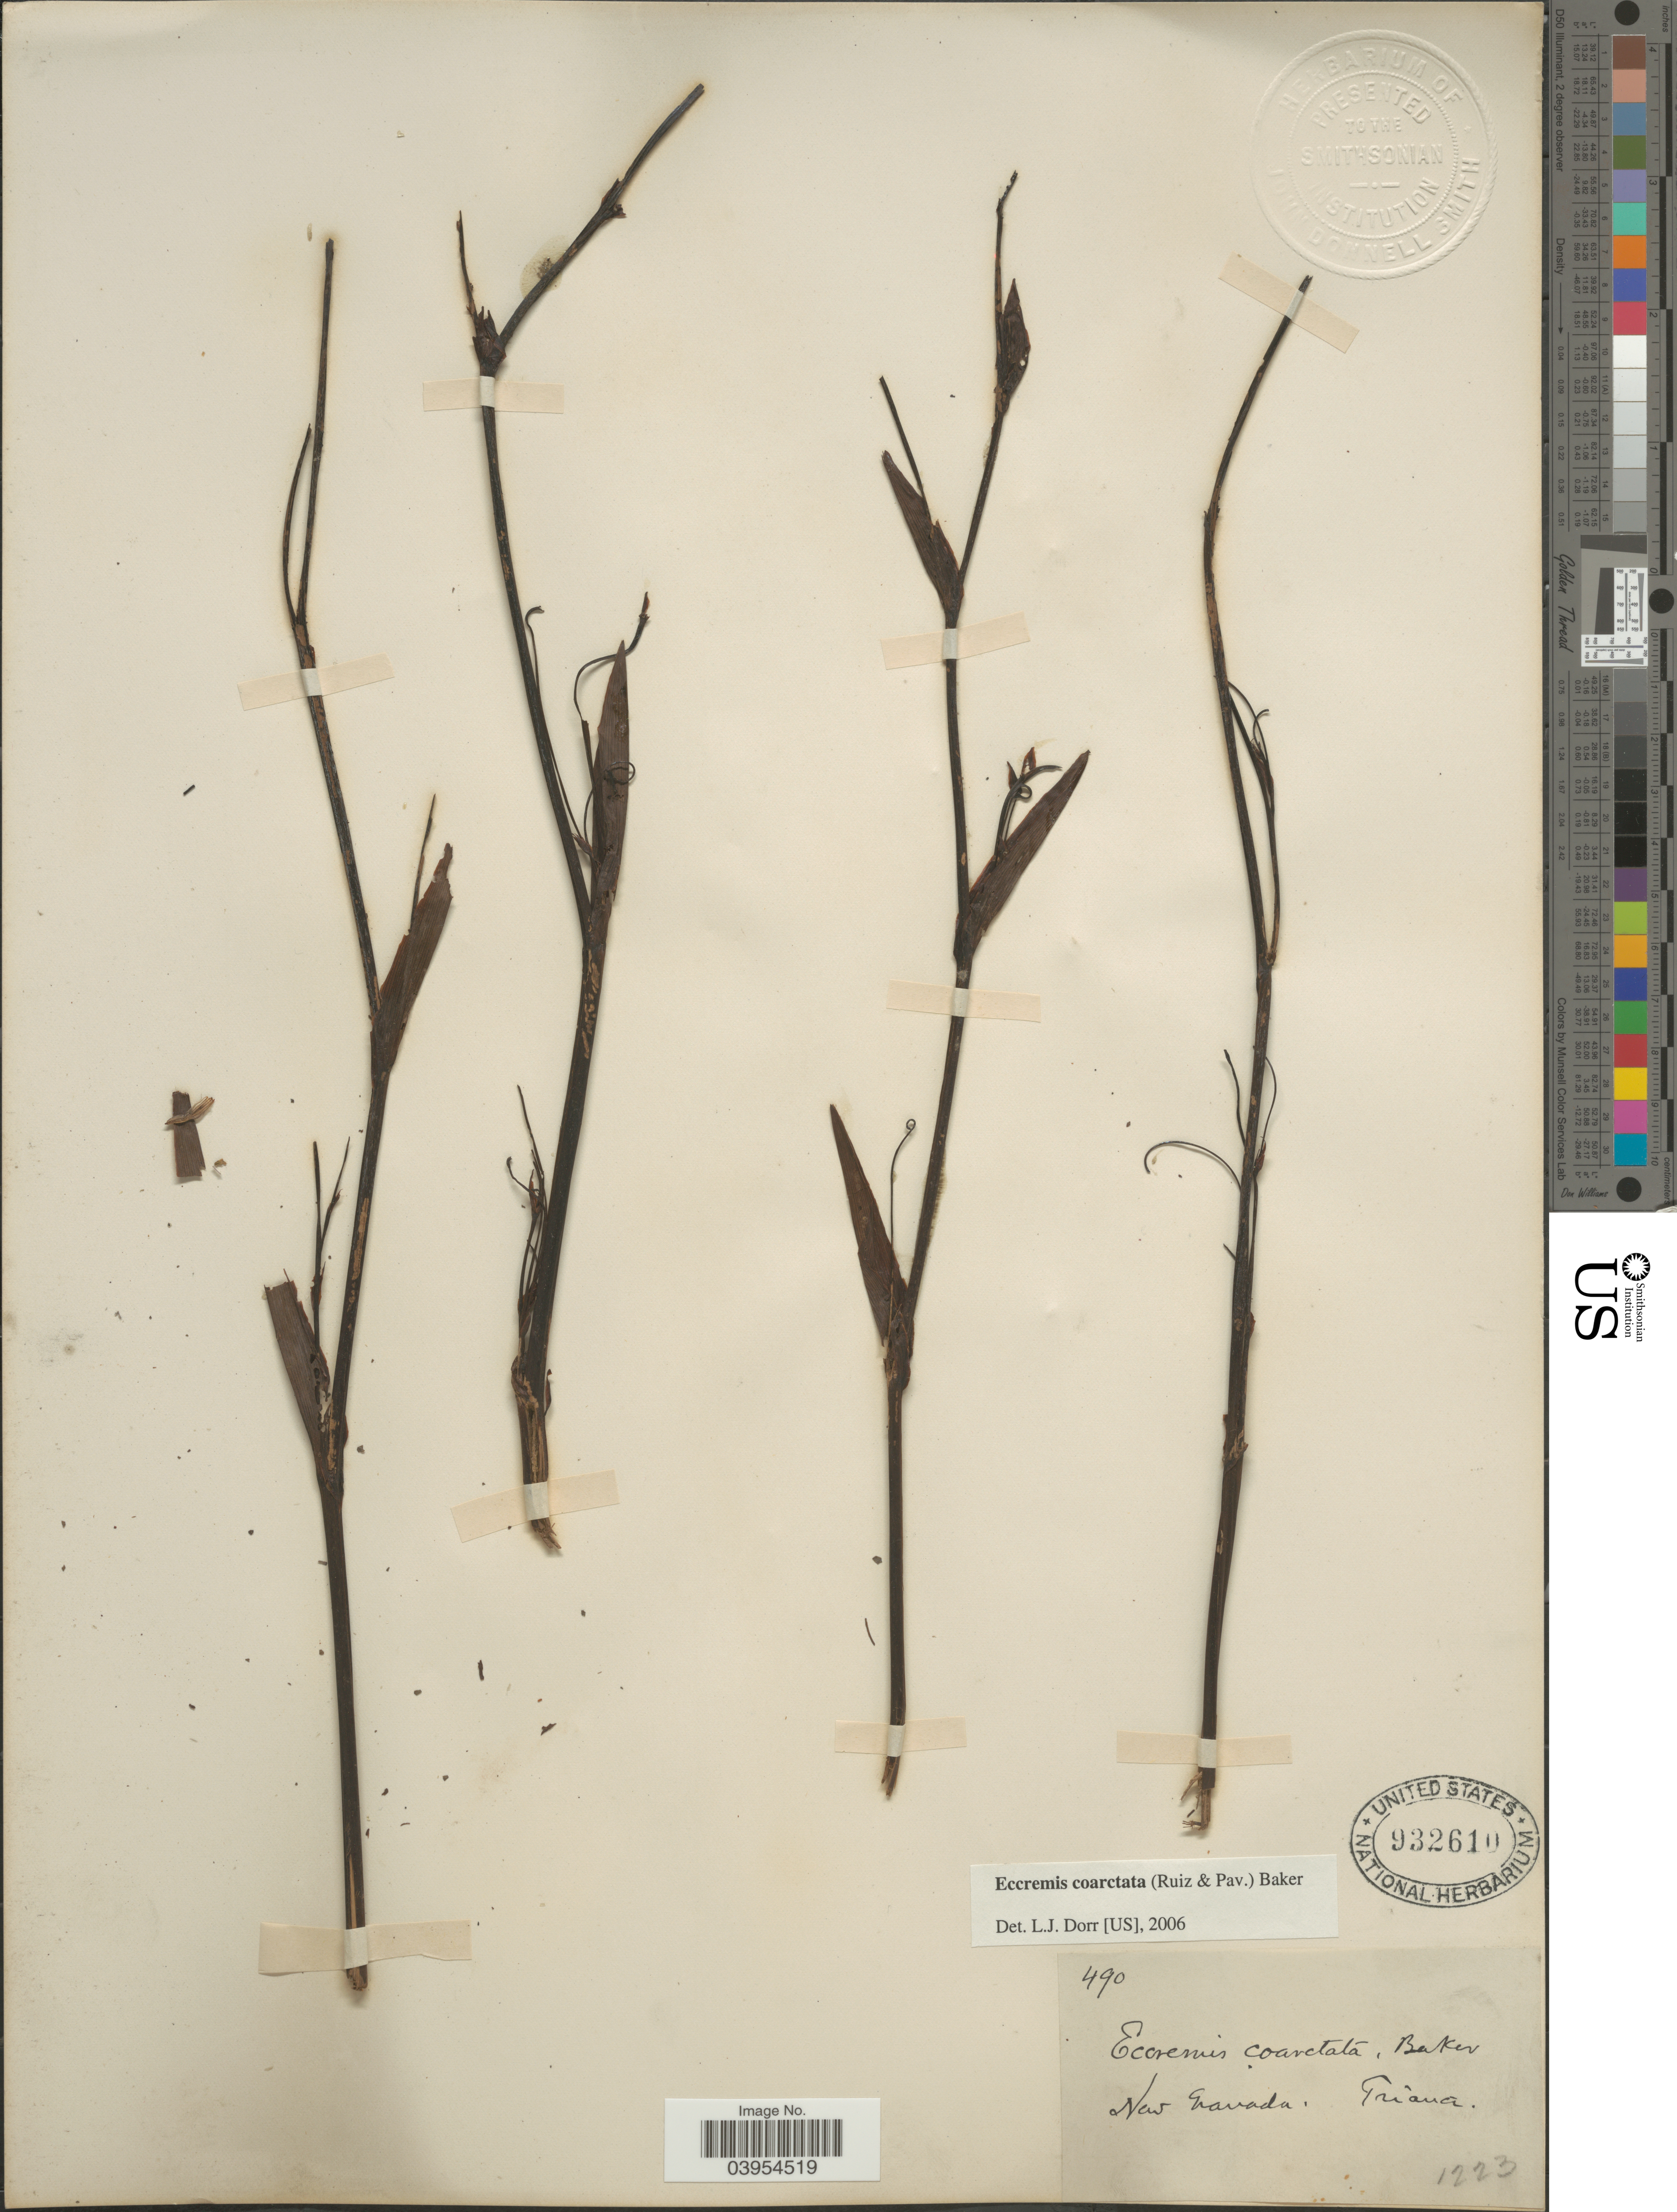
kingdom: Plantae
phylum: Tracheophyta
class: Liliopsida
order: Asparagales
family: Asphodelaceae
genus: Eccremis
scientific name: Eccremis coarctata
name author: Baker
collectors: Triana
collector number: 490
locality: New Granada.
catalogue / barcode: US 932610